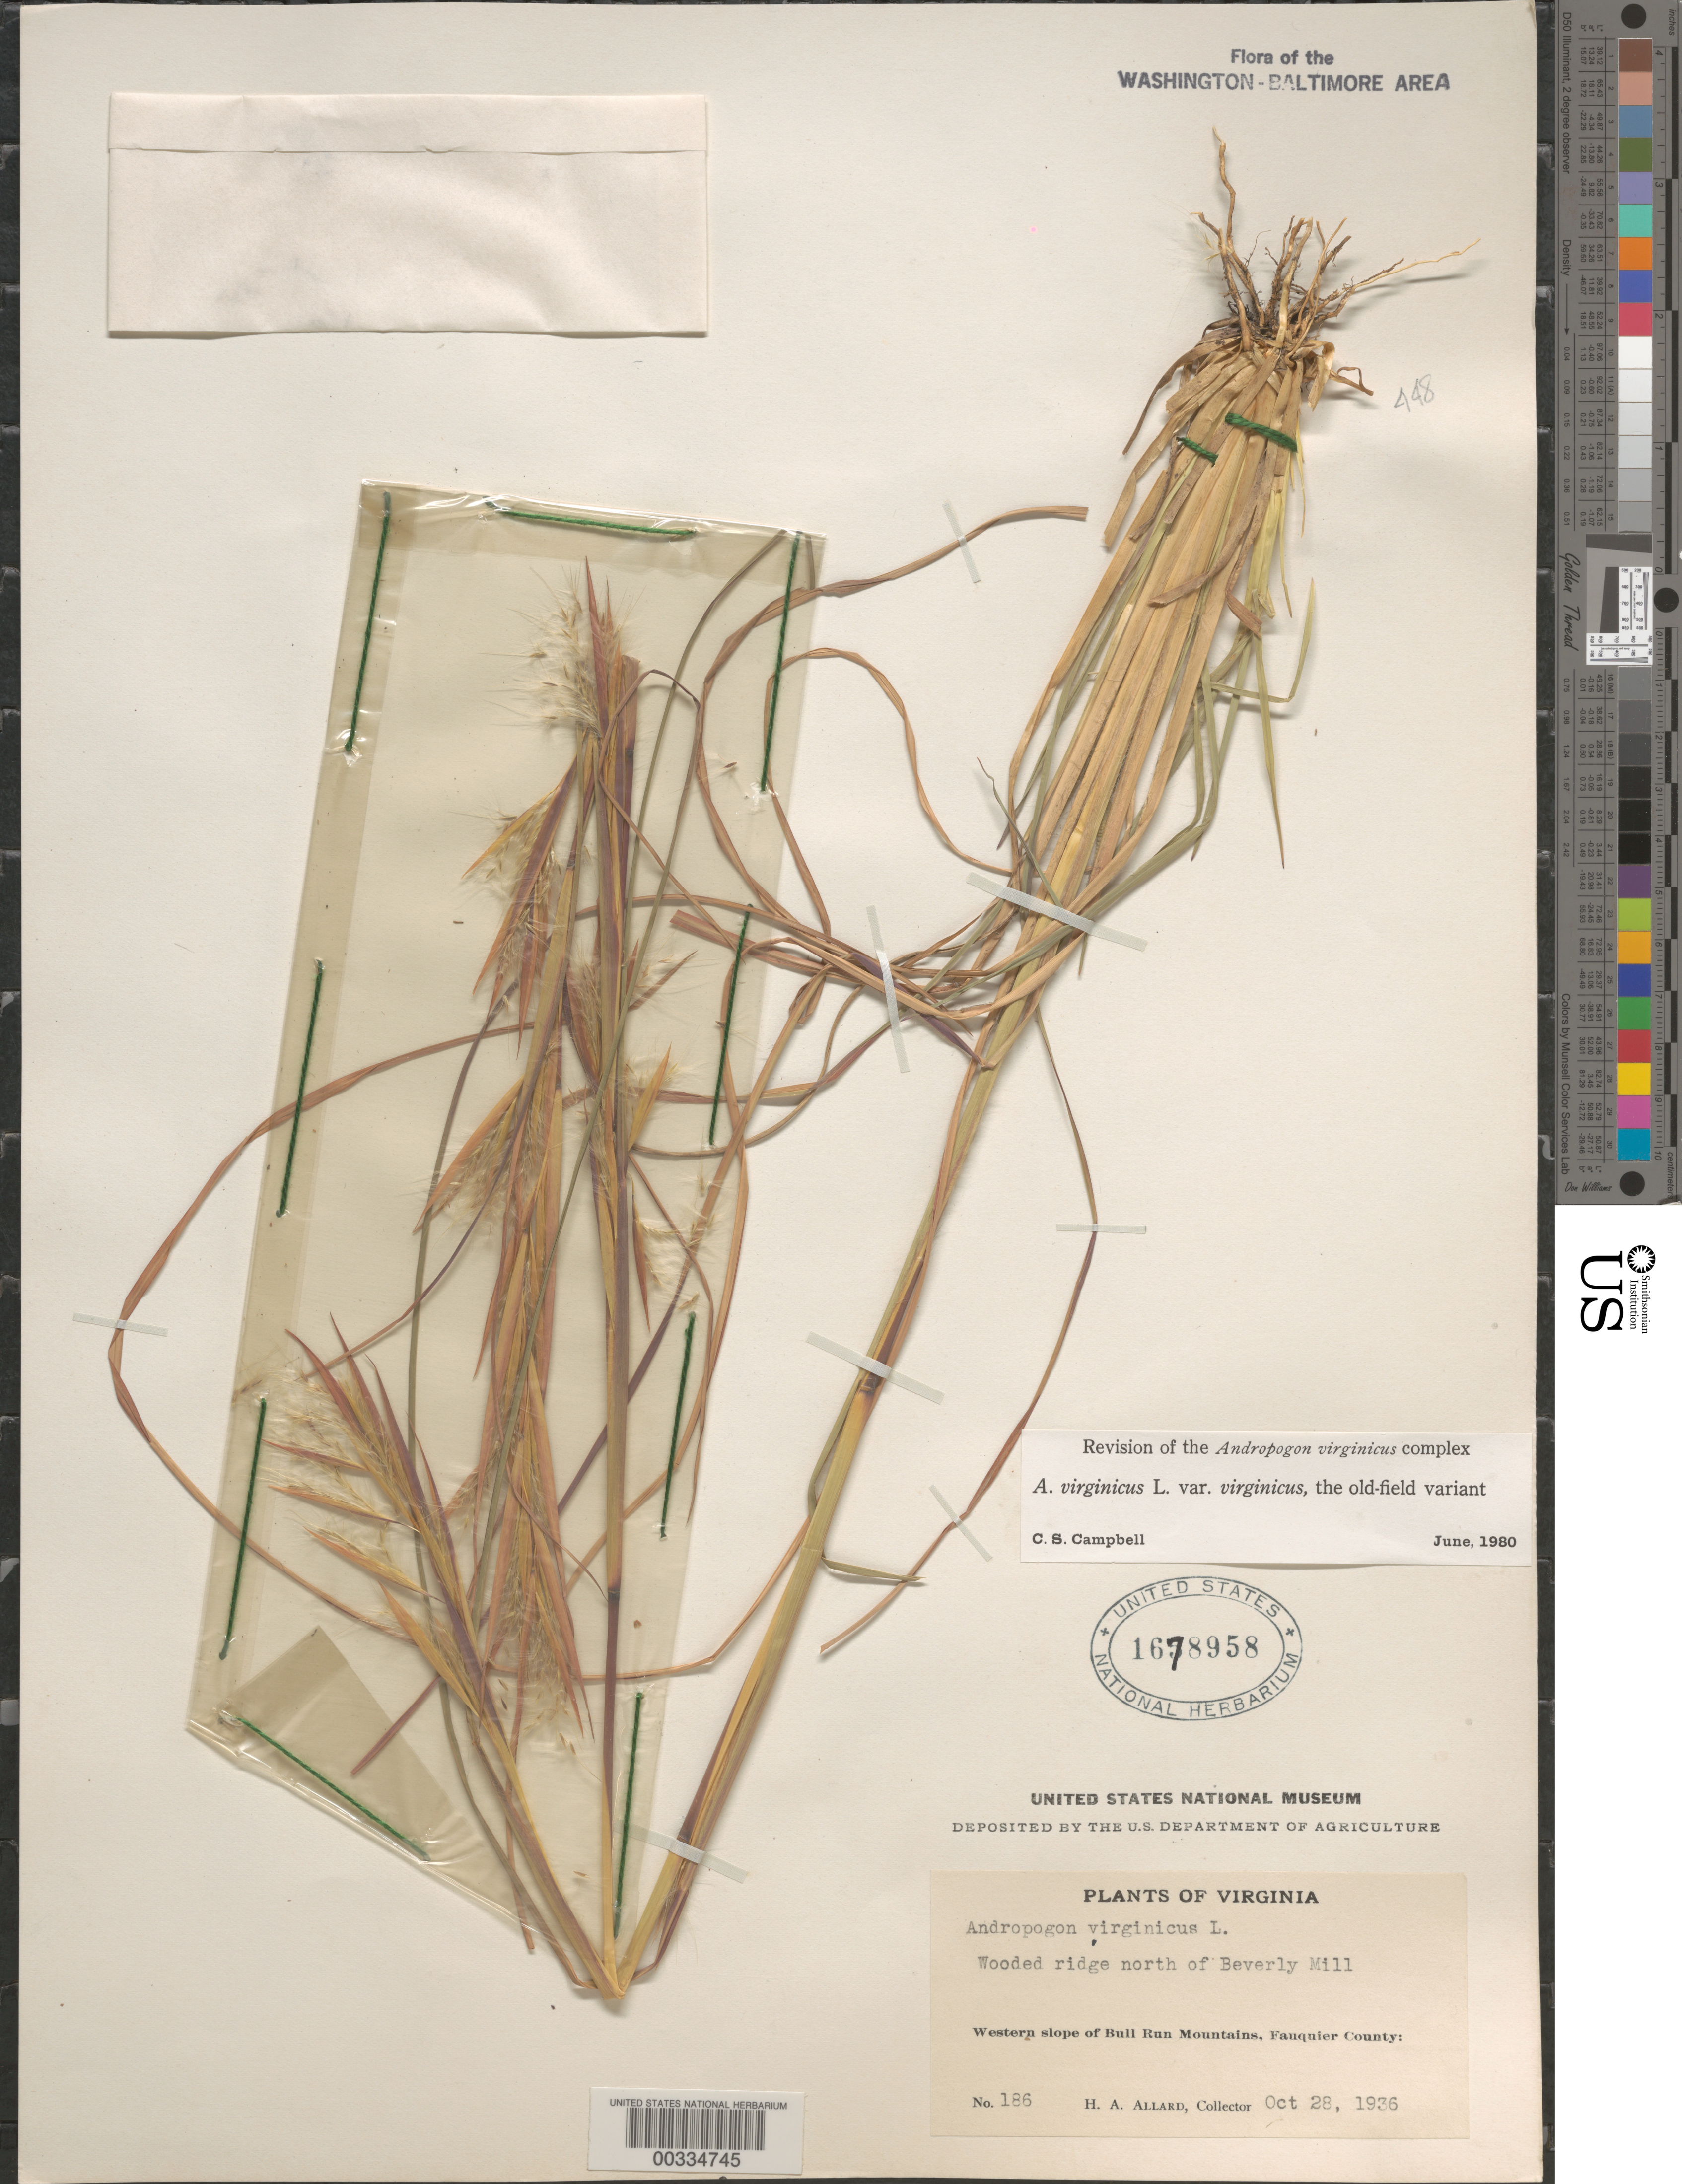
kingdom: Plantae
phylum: Tracheophyta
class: Liliopsida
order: Poales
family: Poaceae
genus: Andropogon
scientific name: Andropogon virginicus var. virginicus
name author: L.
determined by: Campbell, C. S.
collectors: H. A. Allard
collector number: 186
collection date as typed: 28 Oct 1936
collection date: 1936-10-28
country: United States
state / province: Virginia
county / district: Fauquier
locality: North of Beverly Mill, western slope of Bull Run Mts.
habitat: Wooded ridge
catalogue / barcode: US 1678958